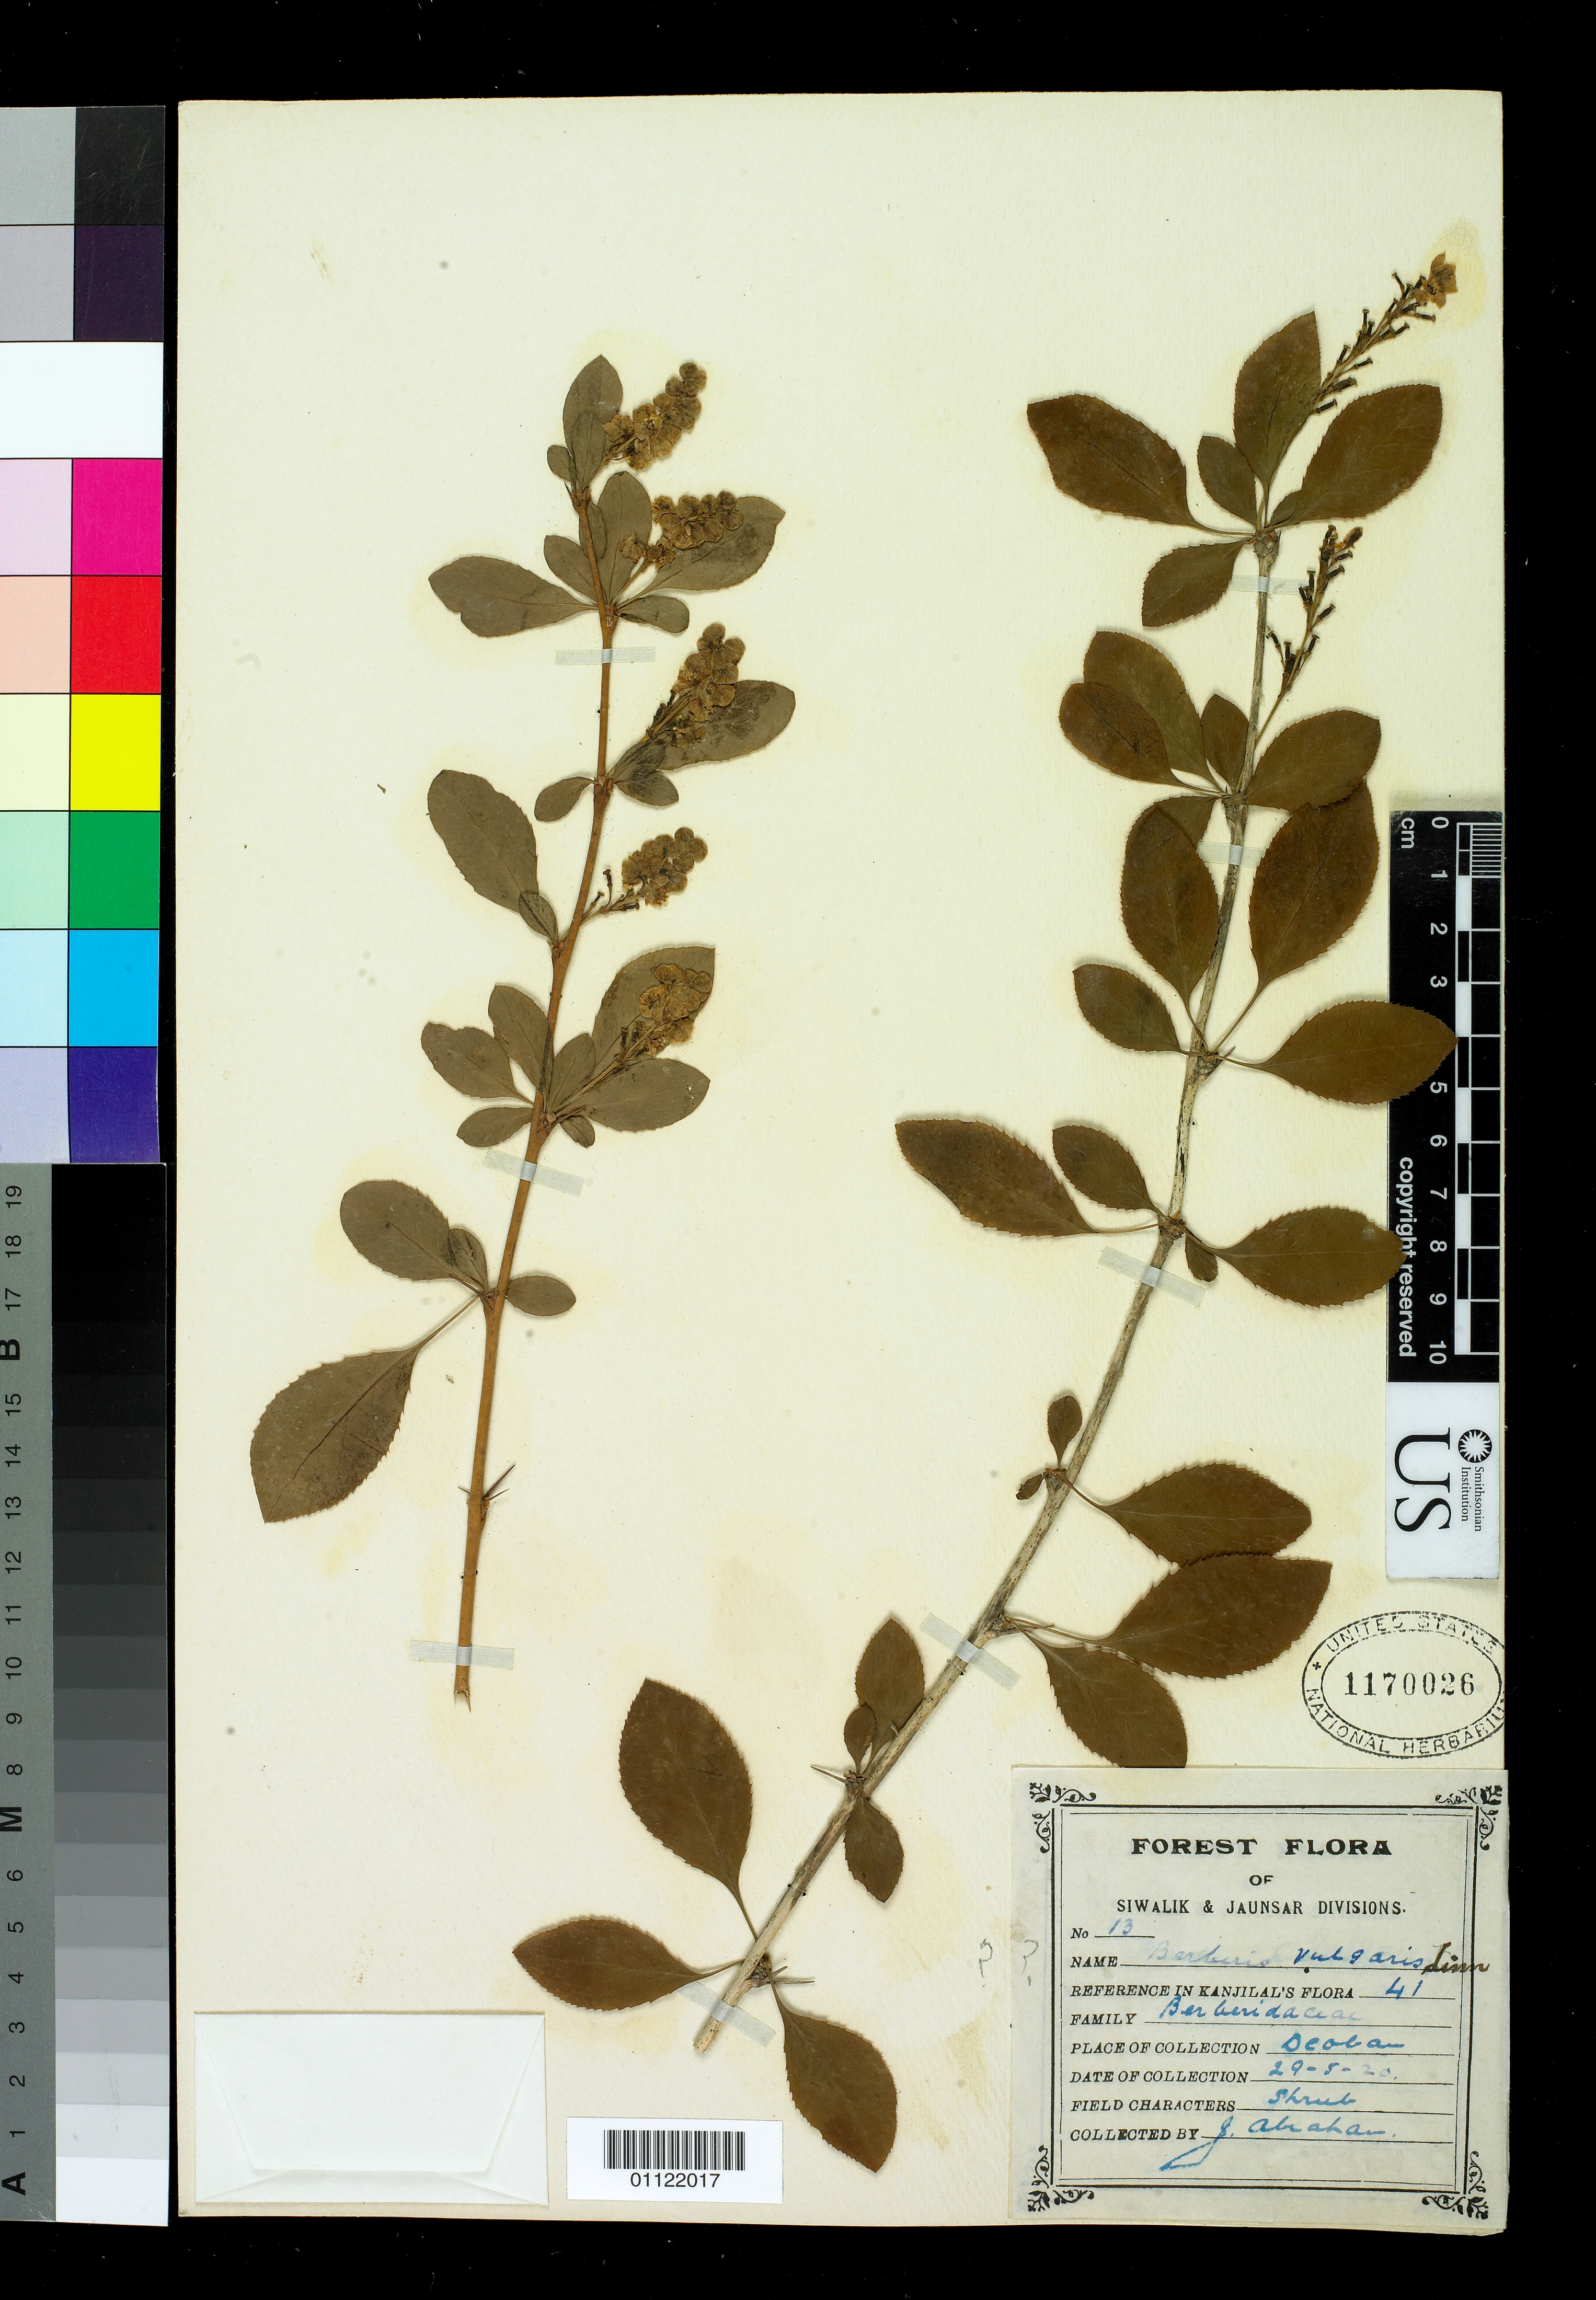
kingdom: Plantae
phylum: Tracheophyta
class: Magnoliopsida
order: Ranunculales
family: Berberidaceae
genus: Berberis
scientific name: Berberis vulgaris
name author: L.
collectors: J. Abraham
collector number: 13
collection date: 1920-05-20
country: India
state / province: Uttarakhand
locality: Deoban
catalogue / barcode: US 1170026